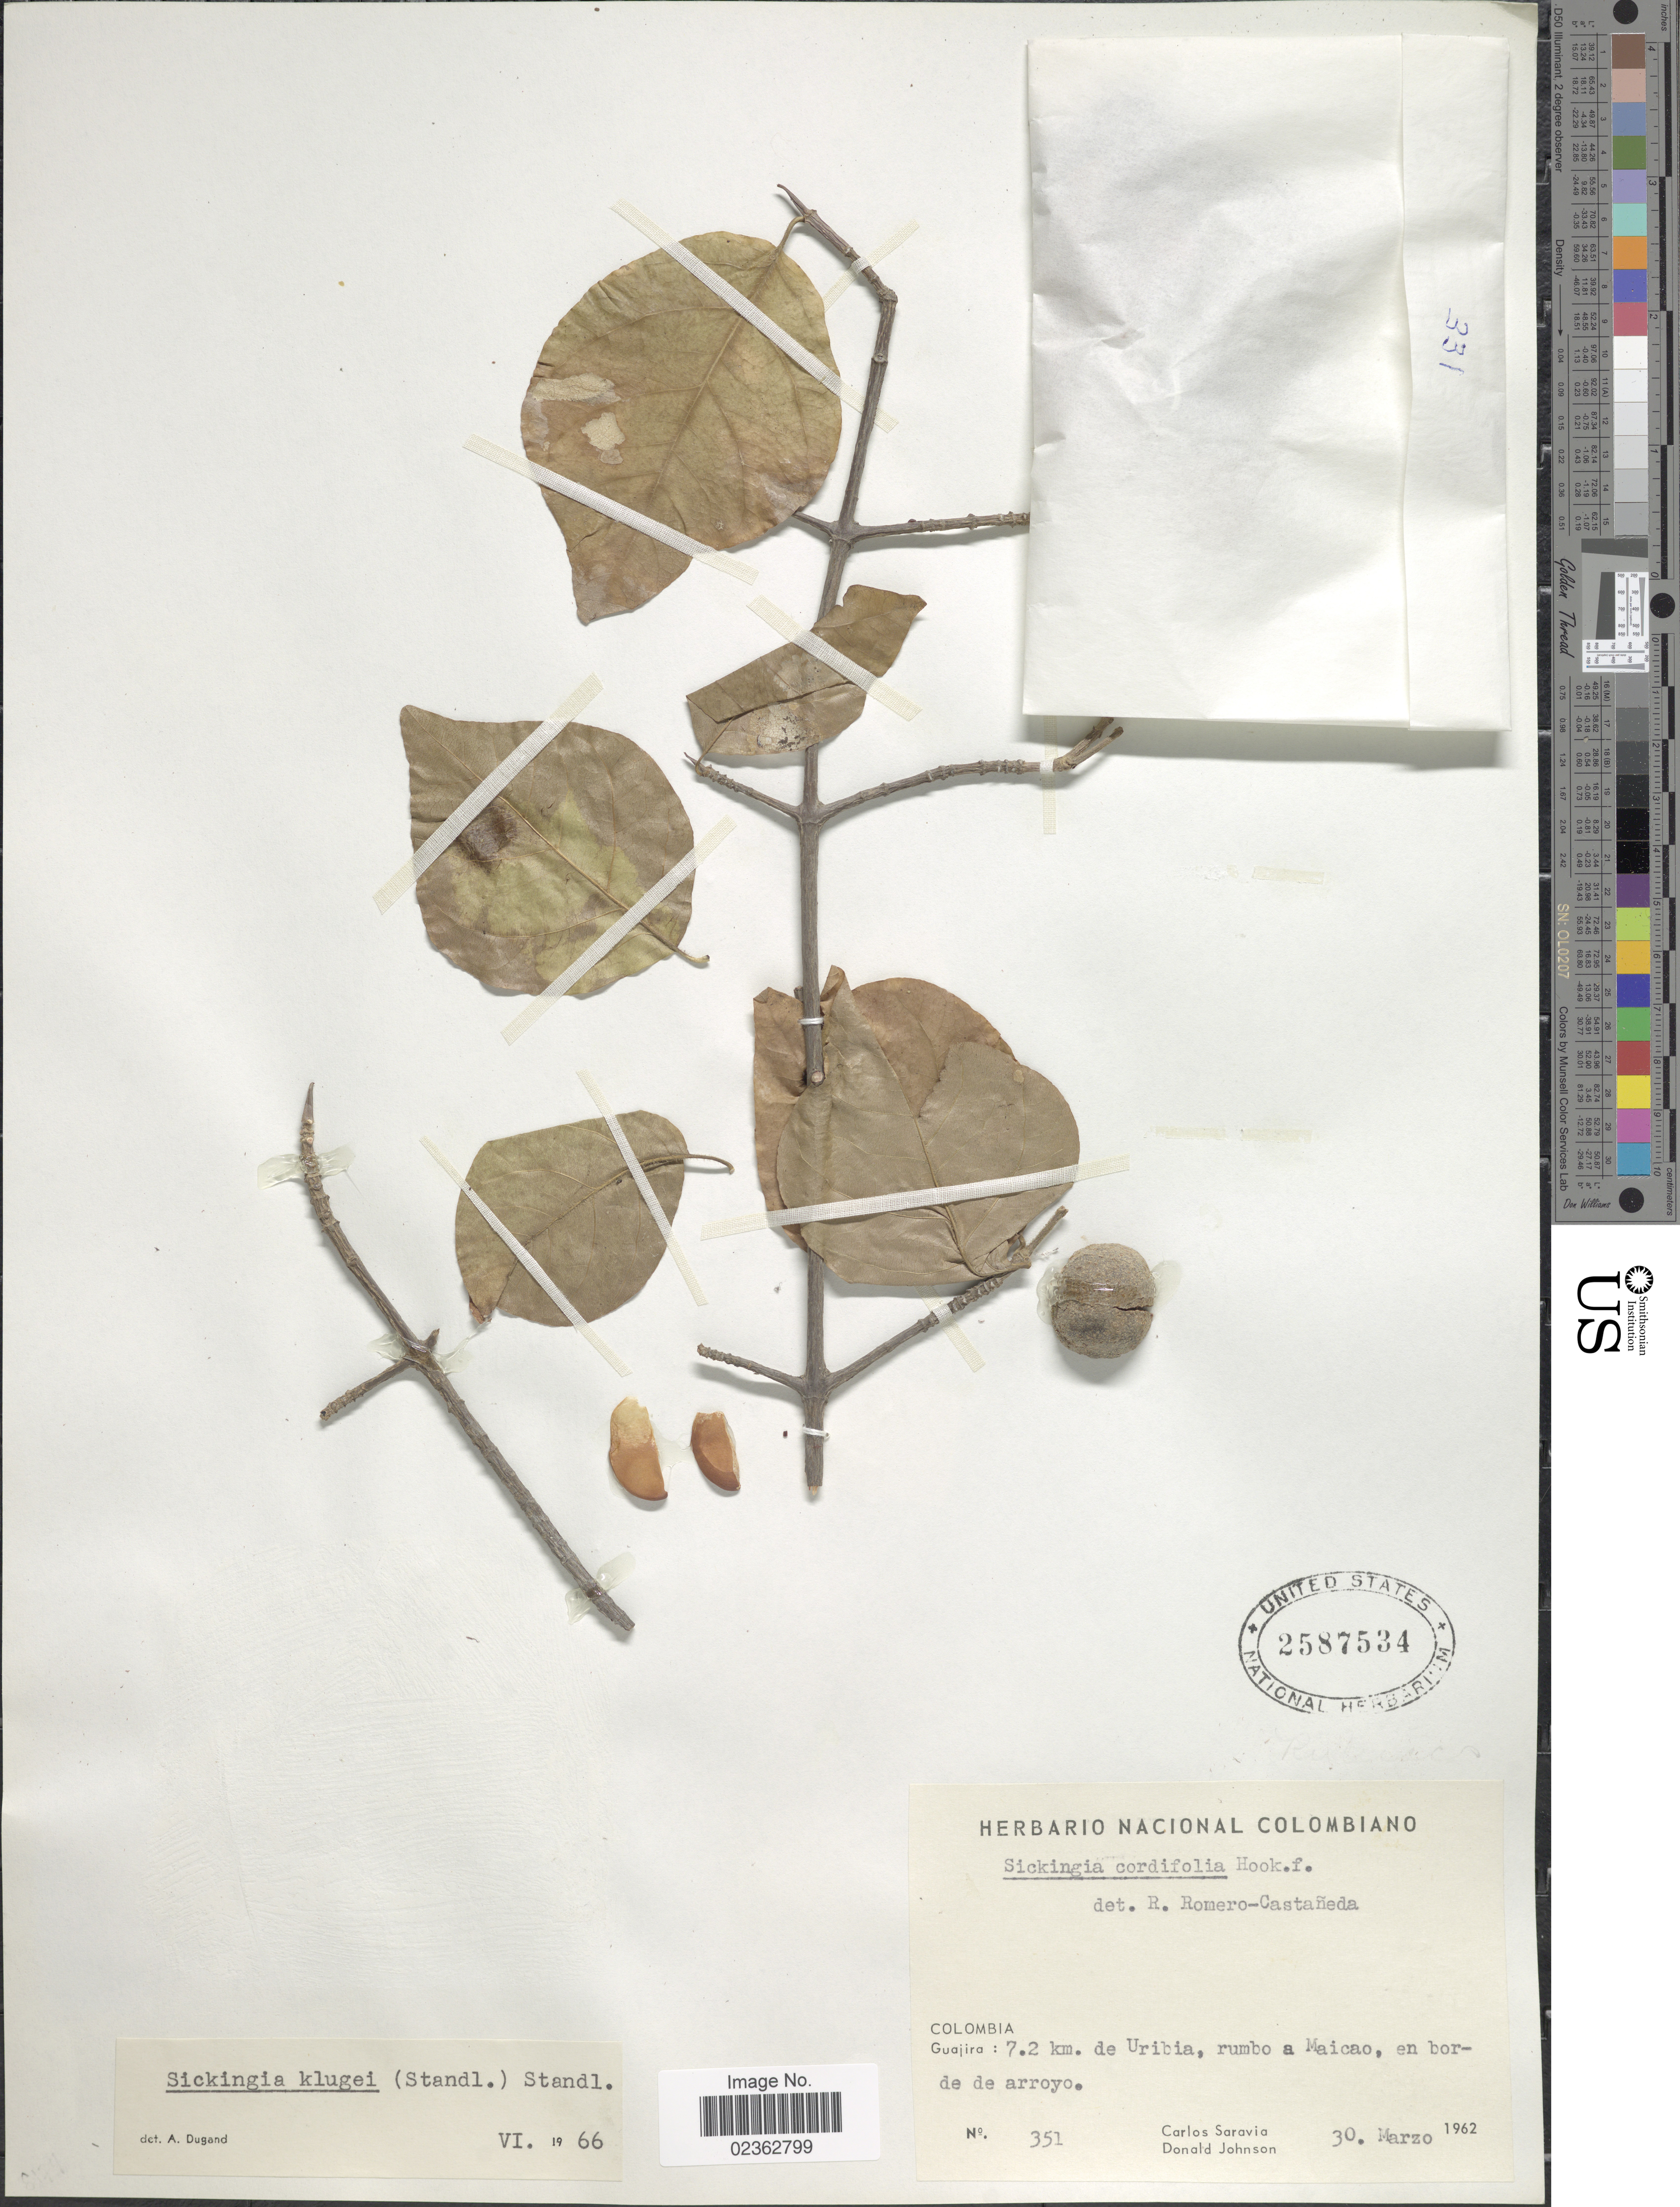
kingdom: Plantae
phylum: Tracheophyta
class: Magnoliopsida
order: Gentianales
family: Rubiaceae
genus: Simira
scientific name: Simira klugei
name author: (Standl.) Steyerm.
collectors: C. Saravia & D. Johnson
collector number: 351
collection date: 1962-03-30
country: Colombia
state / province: La Guajira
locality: Guajira: 7.2 km. de Uribia, rumba a Macao, en borde de arroyo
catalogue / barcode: US 2587534